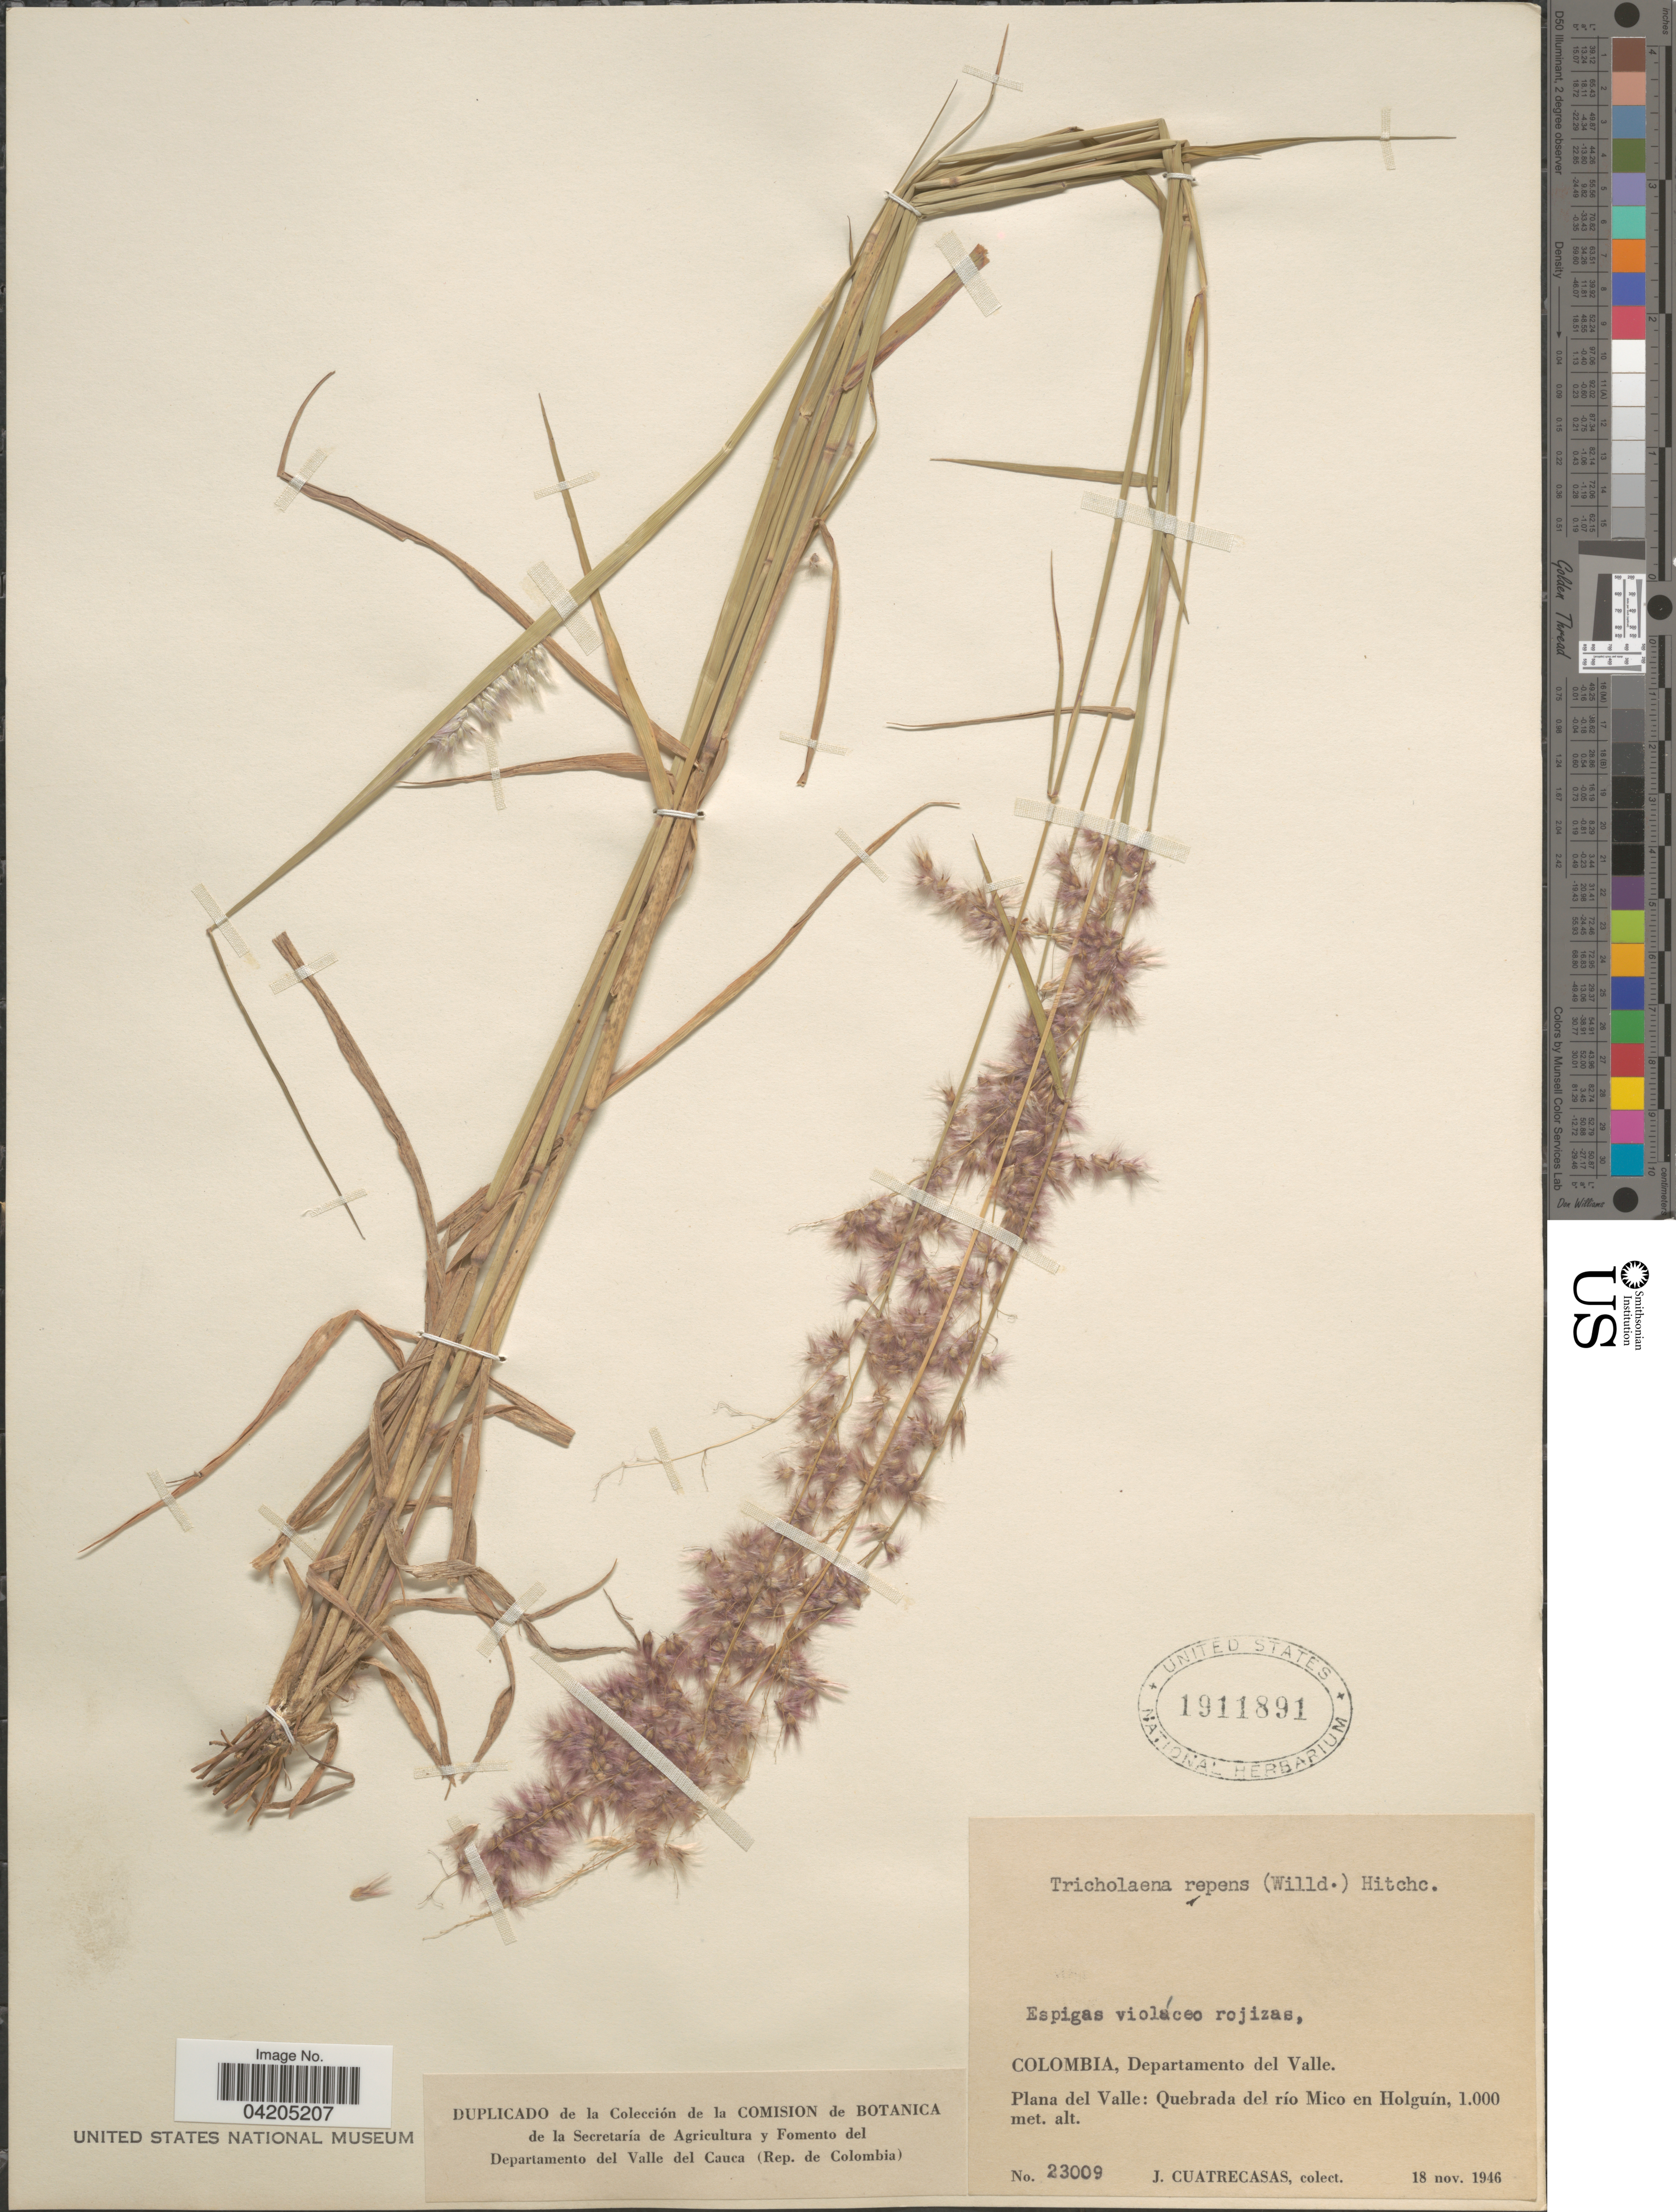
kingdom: Plantae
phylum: Tracheophyta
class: Liliopsida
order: Poales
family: Poaceae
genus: Melinis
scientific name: Melinis repens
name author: (Willd.) Zizka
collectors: J. Cuatrecasas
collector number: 23009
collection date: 1946-11-18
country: Colombia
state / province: Valle del Cauca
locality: Departamento del Valle. Plana del Valle: Quebrada del río Mico en Holguín.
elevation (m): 1000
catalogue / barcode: US 1911891